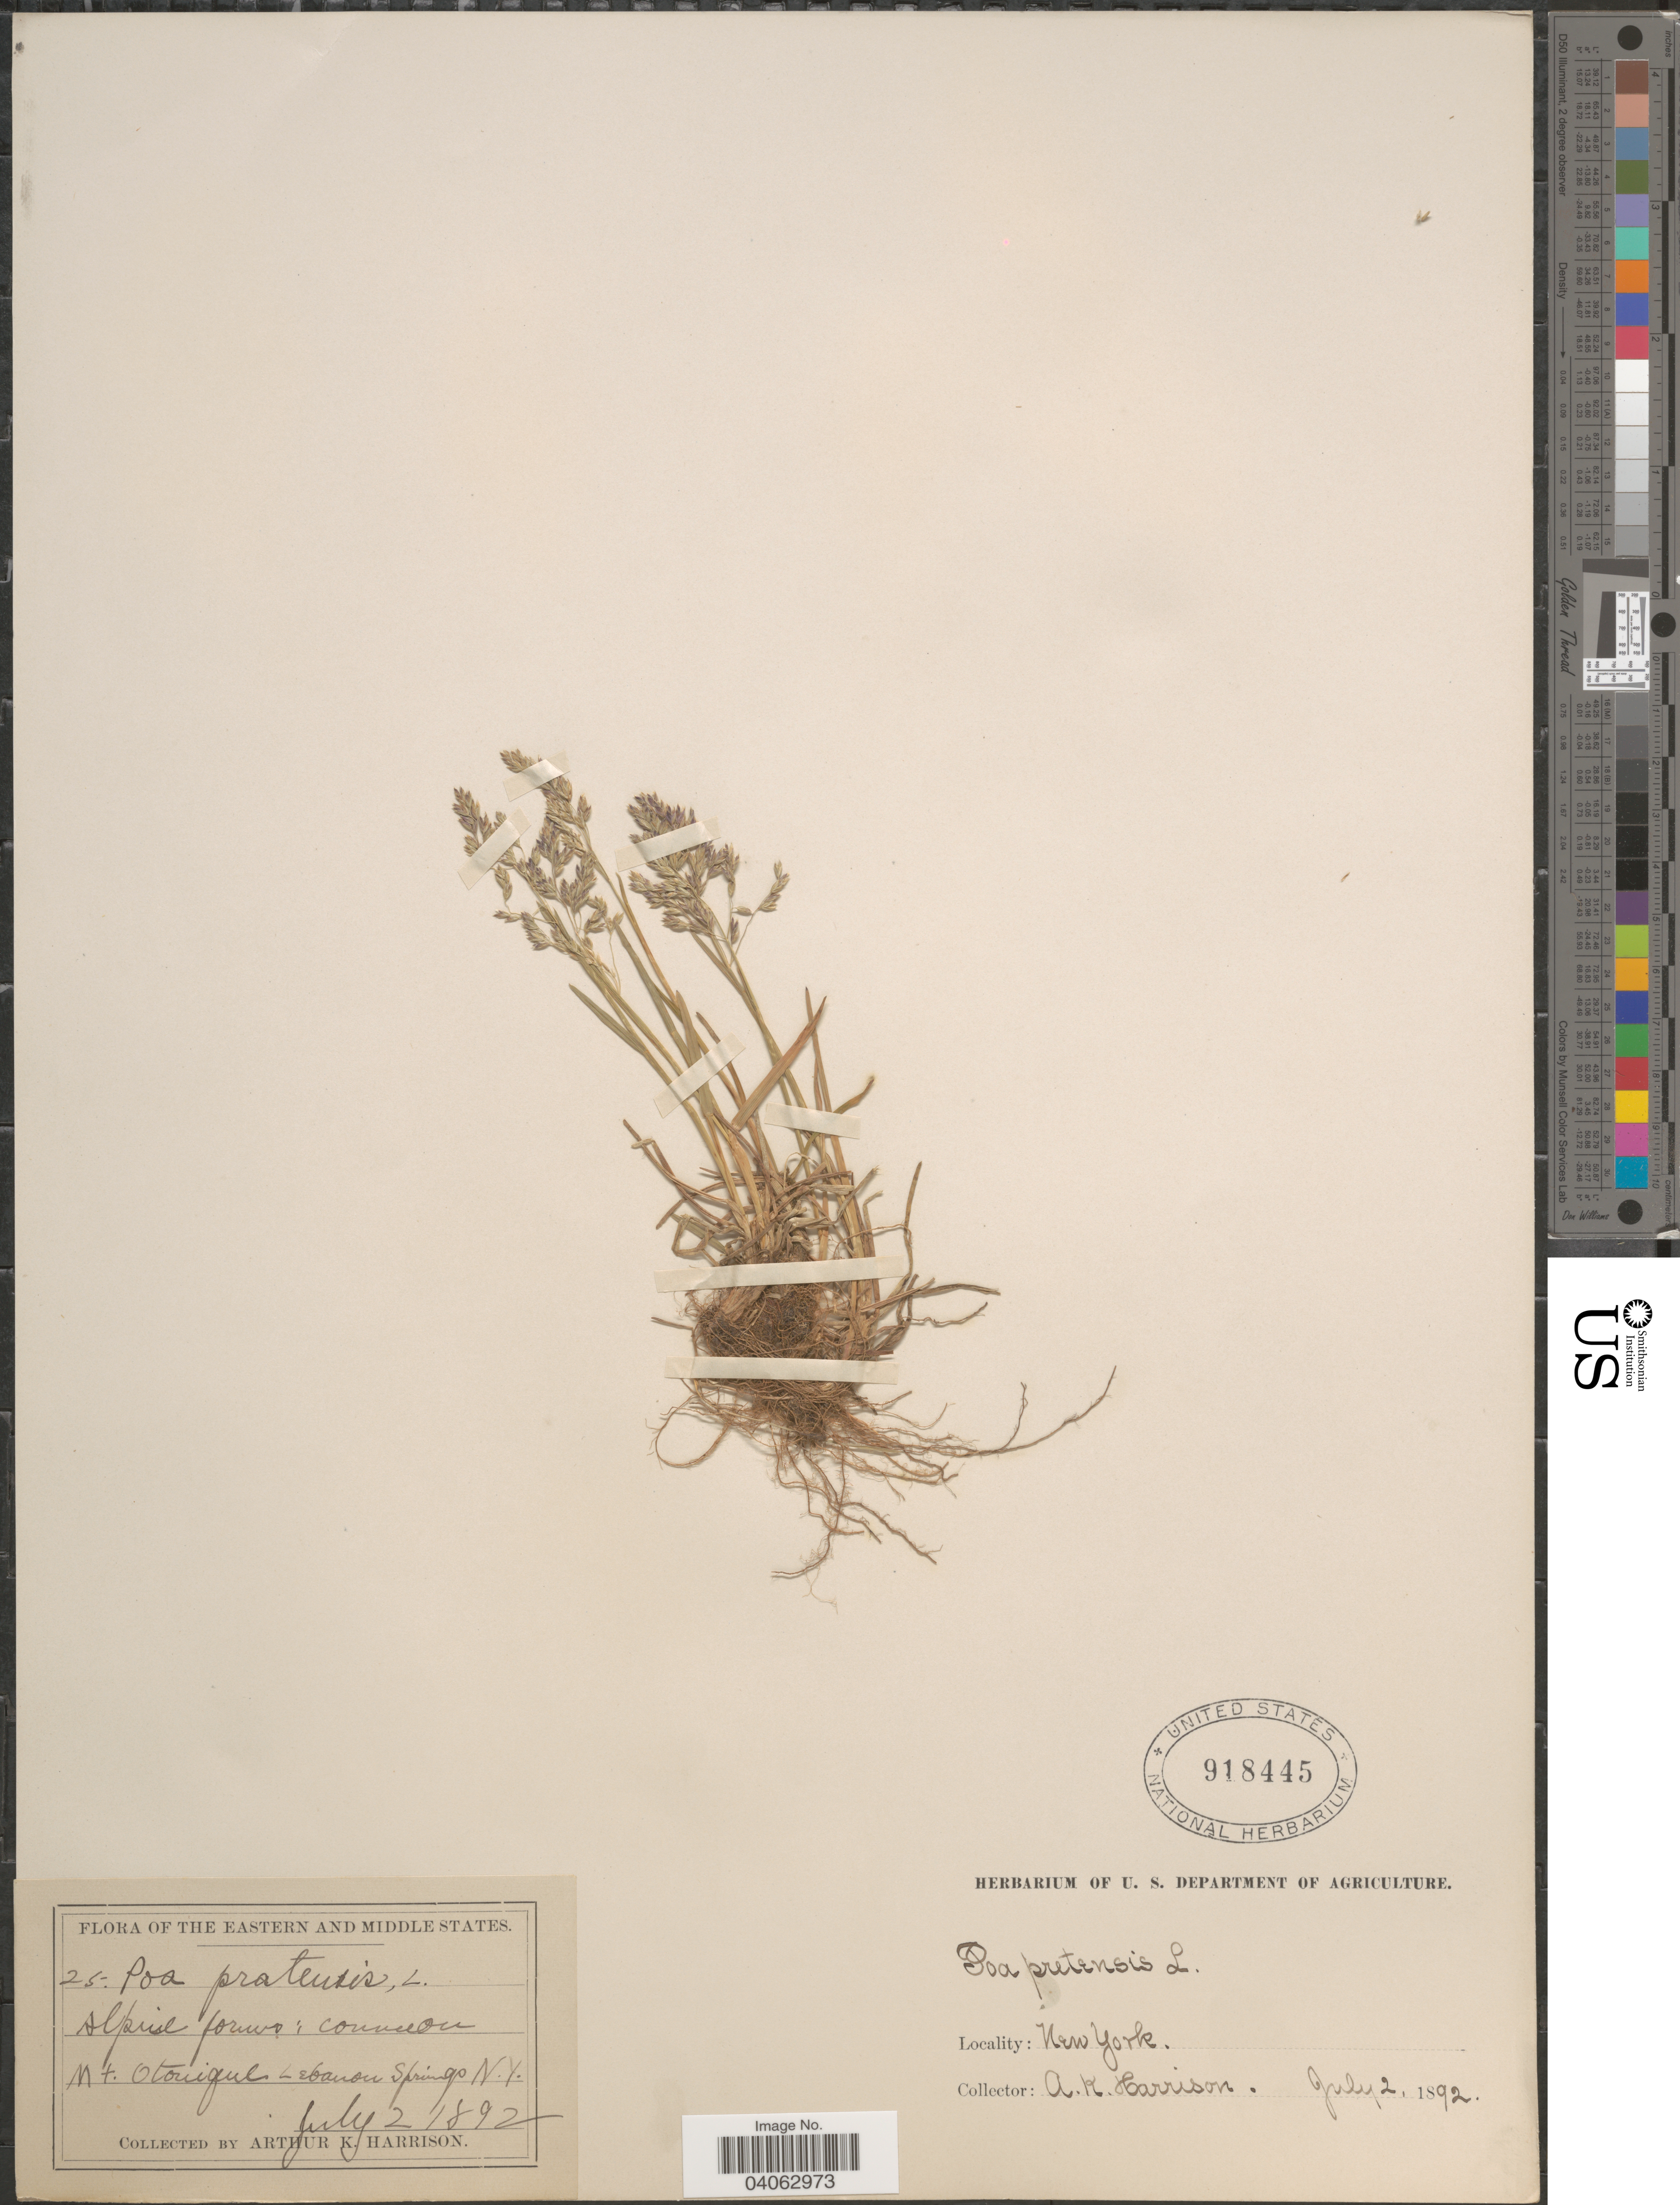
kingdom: Plantae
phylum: Tracheophyta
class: Liliopsida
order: Poales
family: Poaceae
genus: Poa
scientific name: Poa pratensis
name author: L.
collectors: A. K. Harrison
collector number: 25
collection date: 1892-07-02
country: United States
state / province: New York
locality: Eastern and Middle States. Mt. Otonique Lebanon Springs.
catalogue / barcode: US 918445